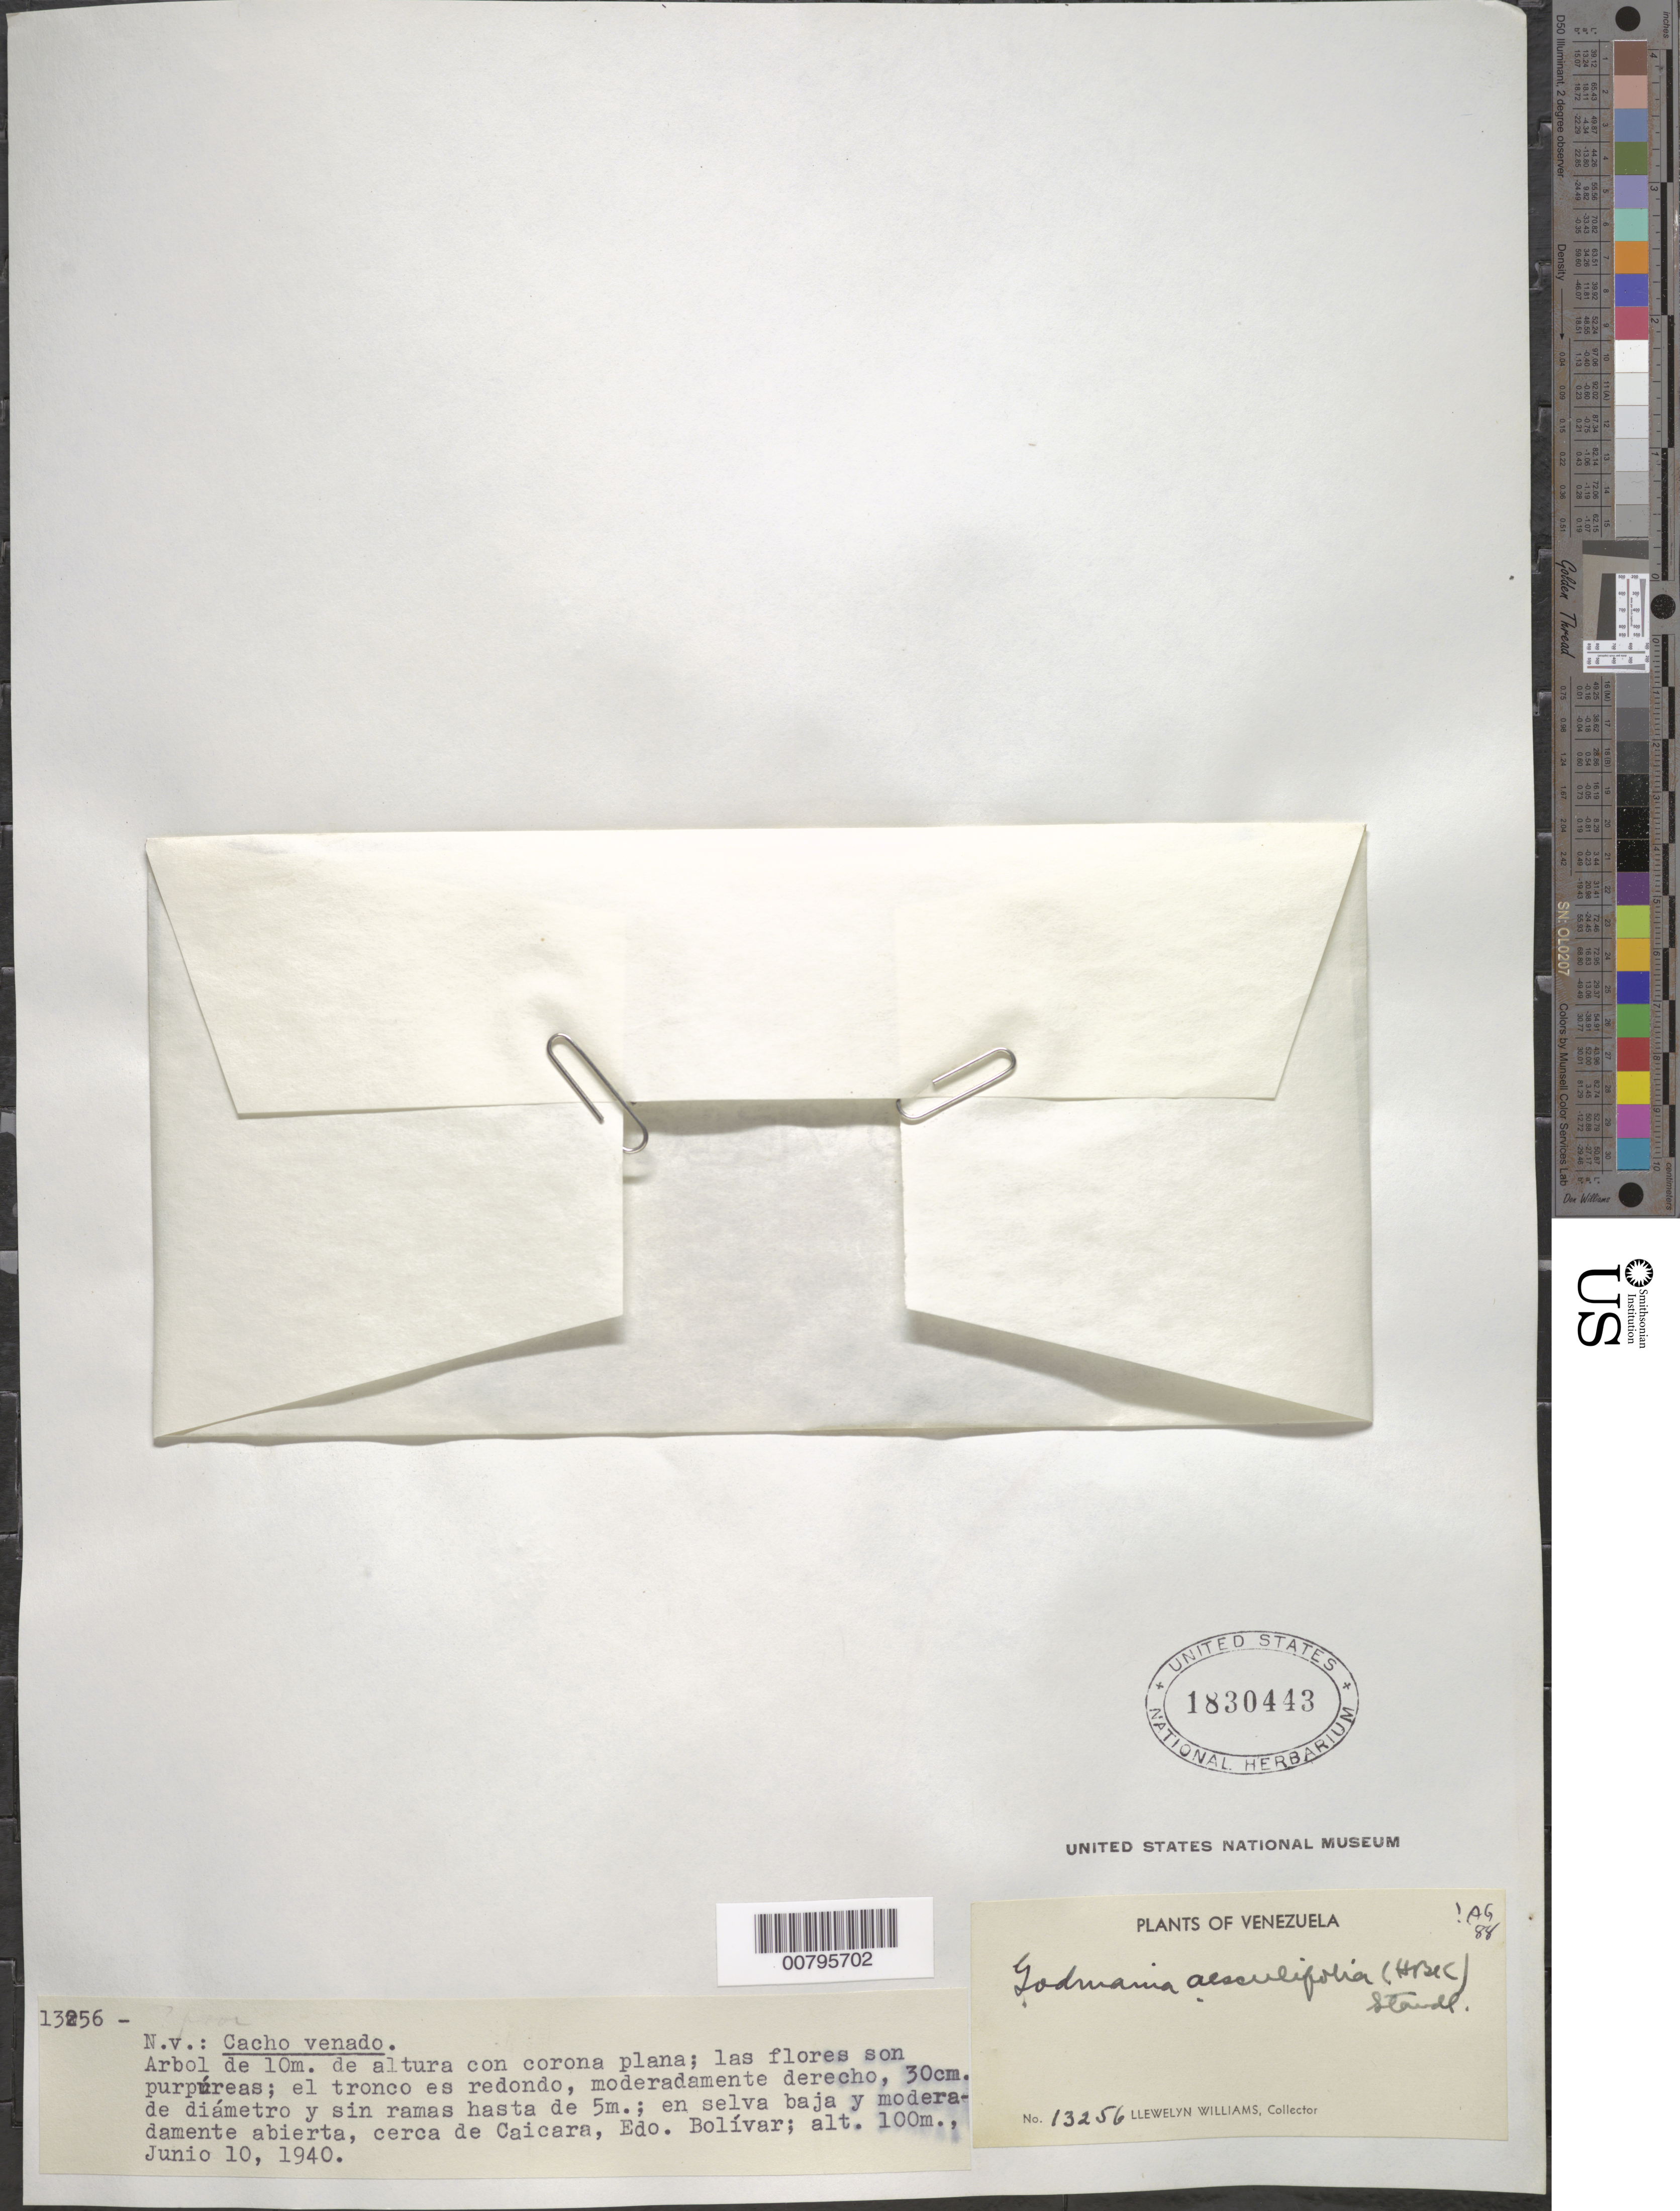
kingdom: Plantae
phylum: Tracheophyta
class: Magnoliopsida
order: Lamiales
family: Bignoniaceae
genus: Godmania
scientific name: Godmania aesculifolia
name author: Standl.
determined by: Gentry, A. H.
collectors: Ll. Williams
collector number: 13256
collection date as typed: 10-Jun-40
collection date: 1940-06-10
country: Venezuela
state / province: Bolívar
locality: Caicara, Medio Orinoco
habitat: Selva baja y modernamente abierta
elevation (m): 100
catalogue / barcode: US 1830443